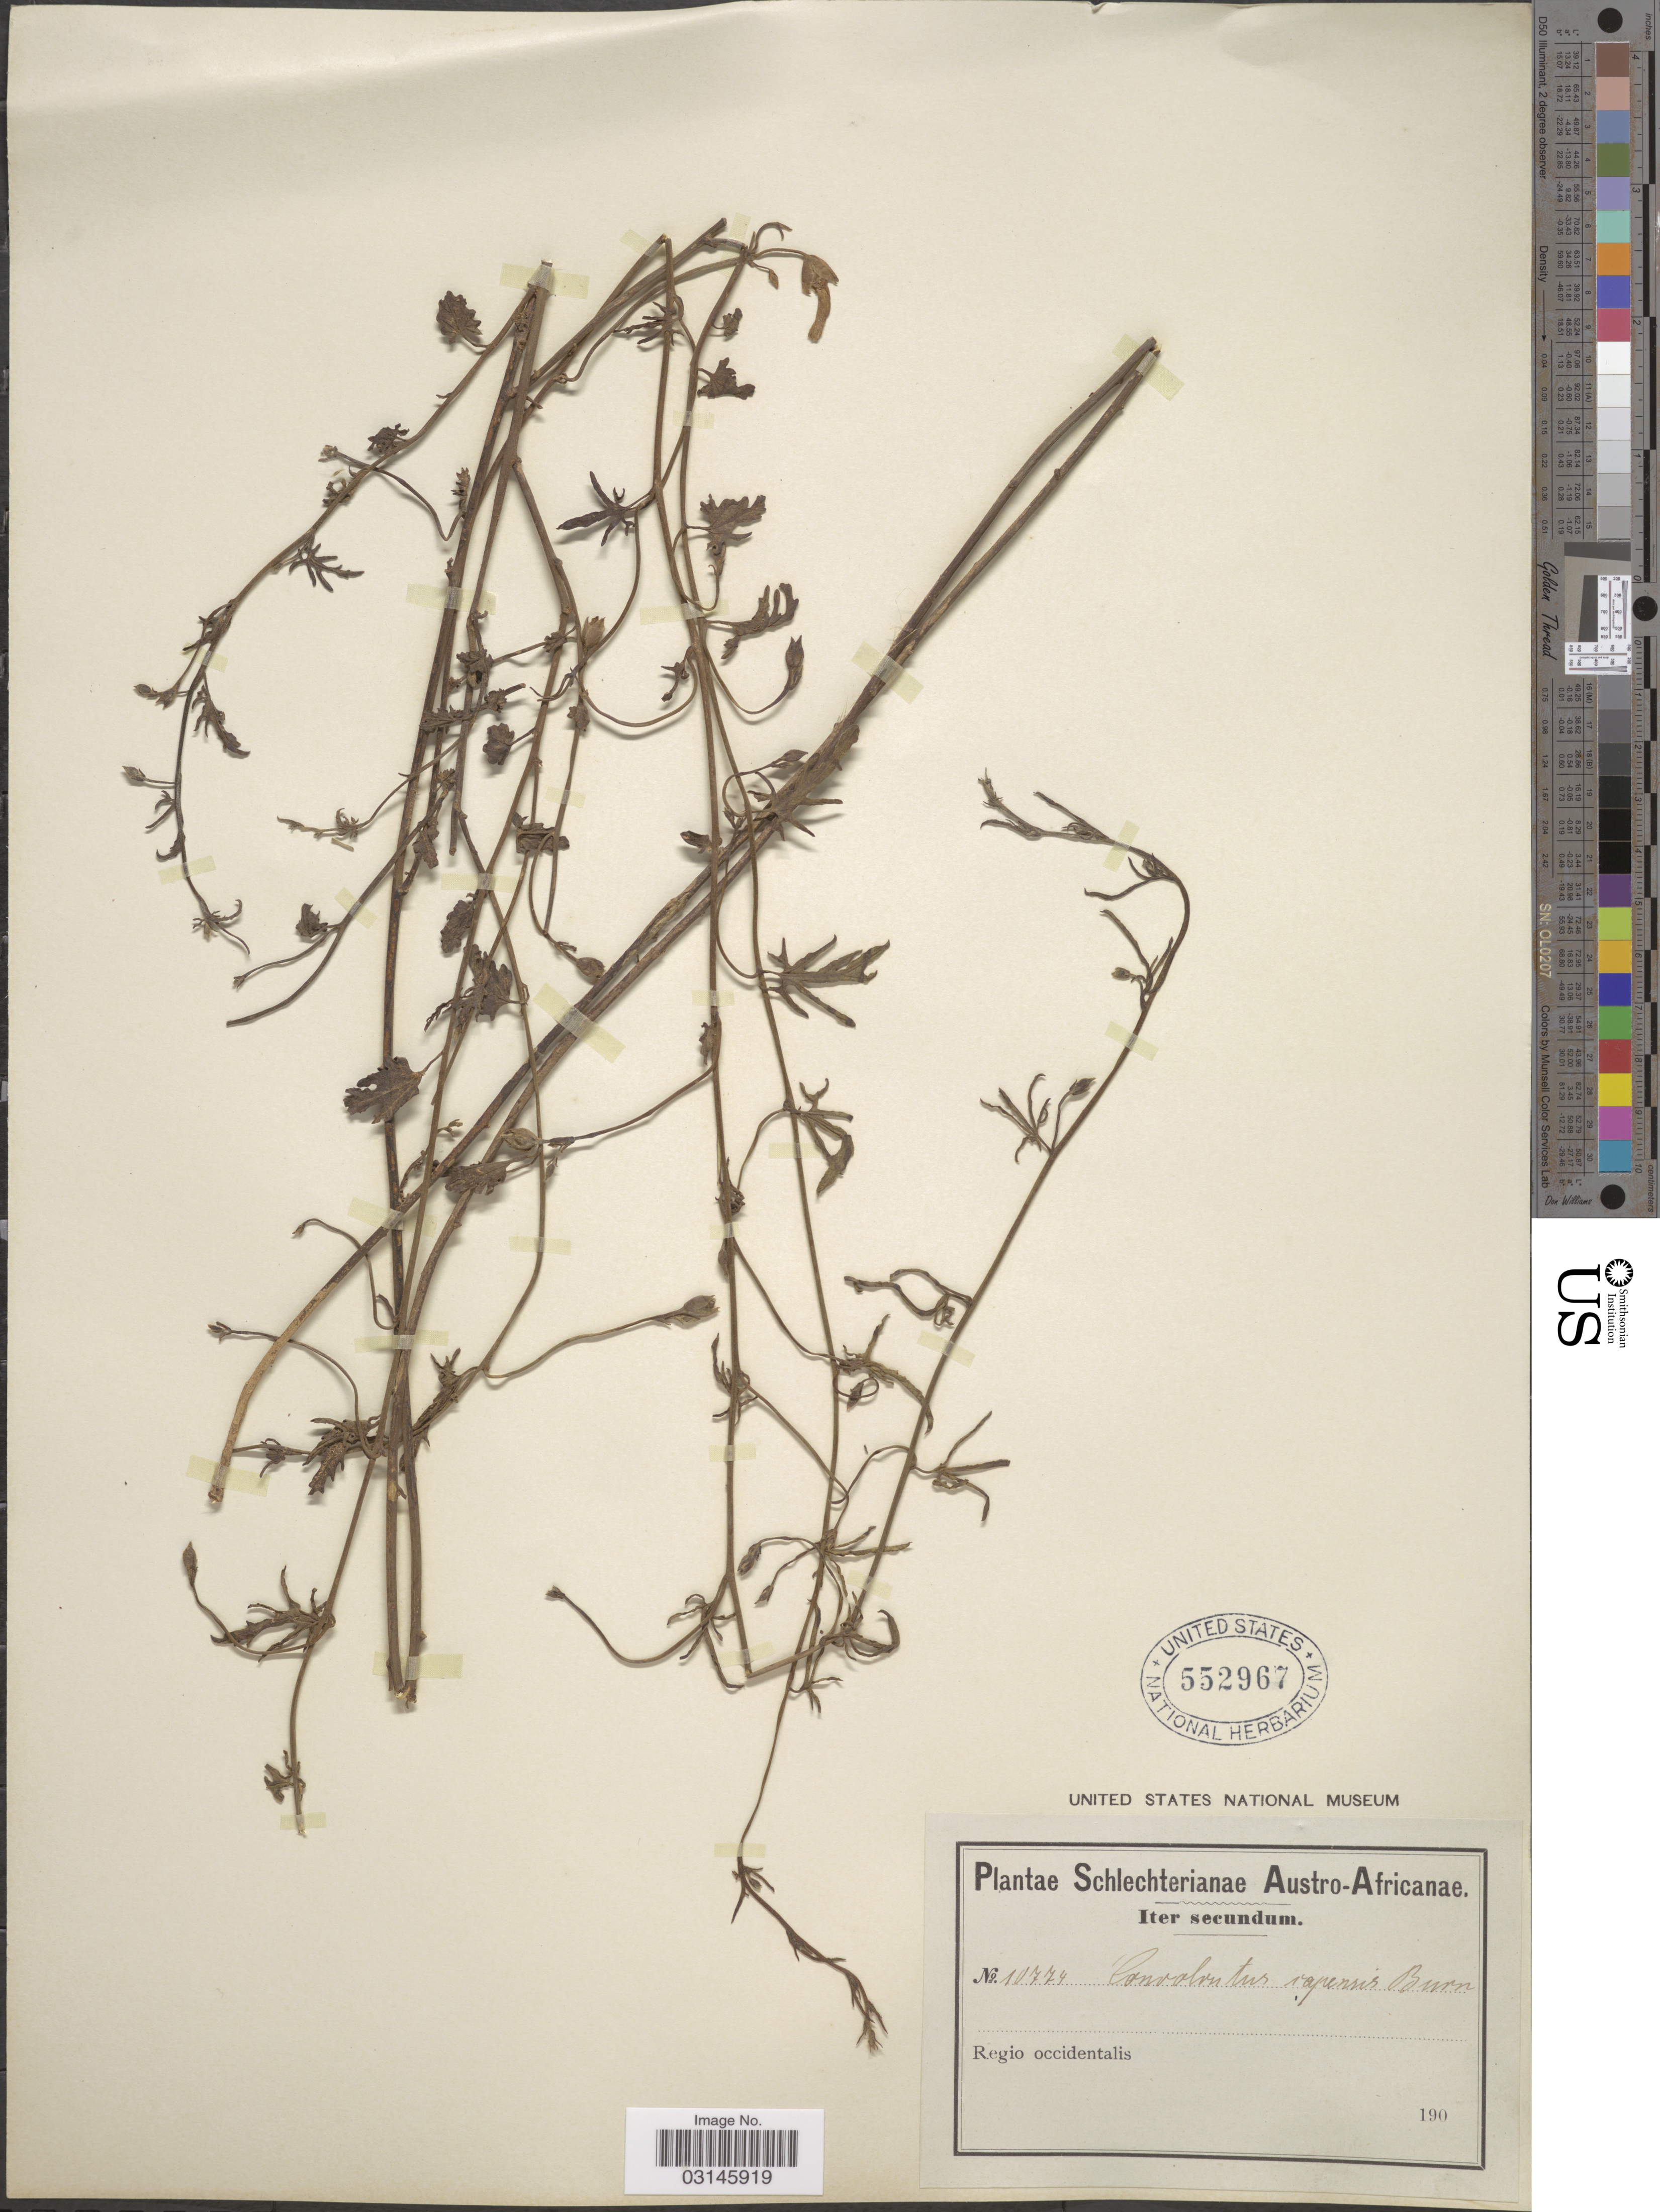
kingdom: Plantae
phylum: Tracheophyta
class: Magnoliopsida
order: Solanales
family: Convolvulaceae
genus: Convolvulus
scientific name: Convolvulus capensis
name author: Burm. f.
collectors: Schlechter, --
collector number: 10774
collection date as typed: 190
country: South Africa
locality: Austro-Africanae, Regio occidentalis.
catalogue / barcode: US 552967